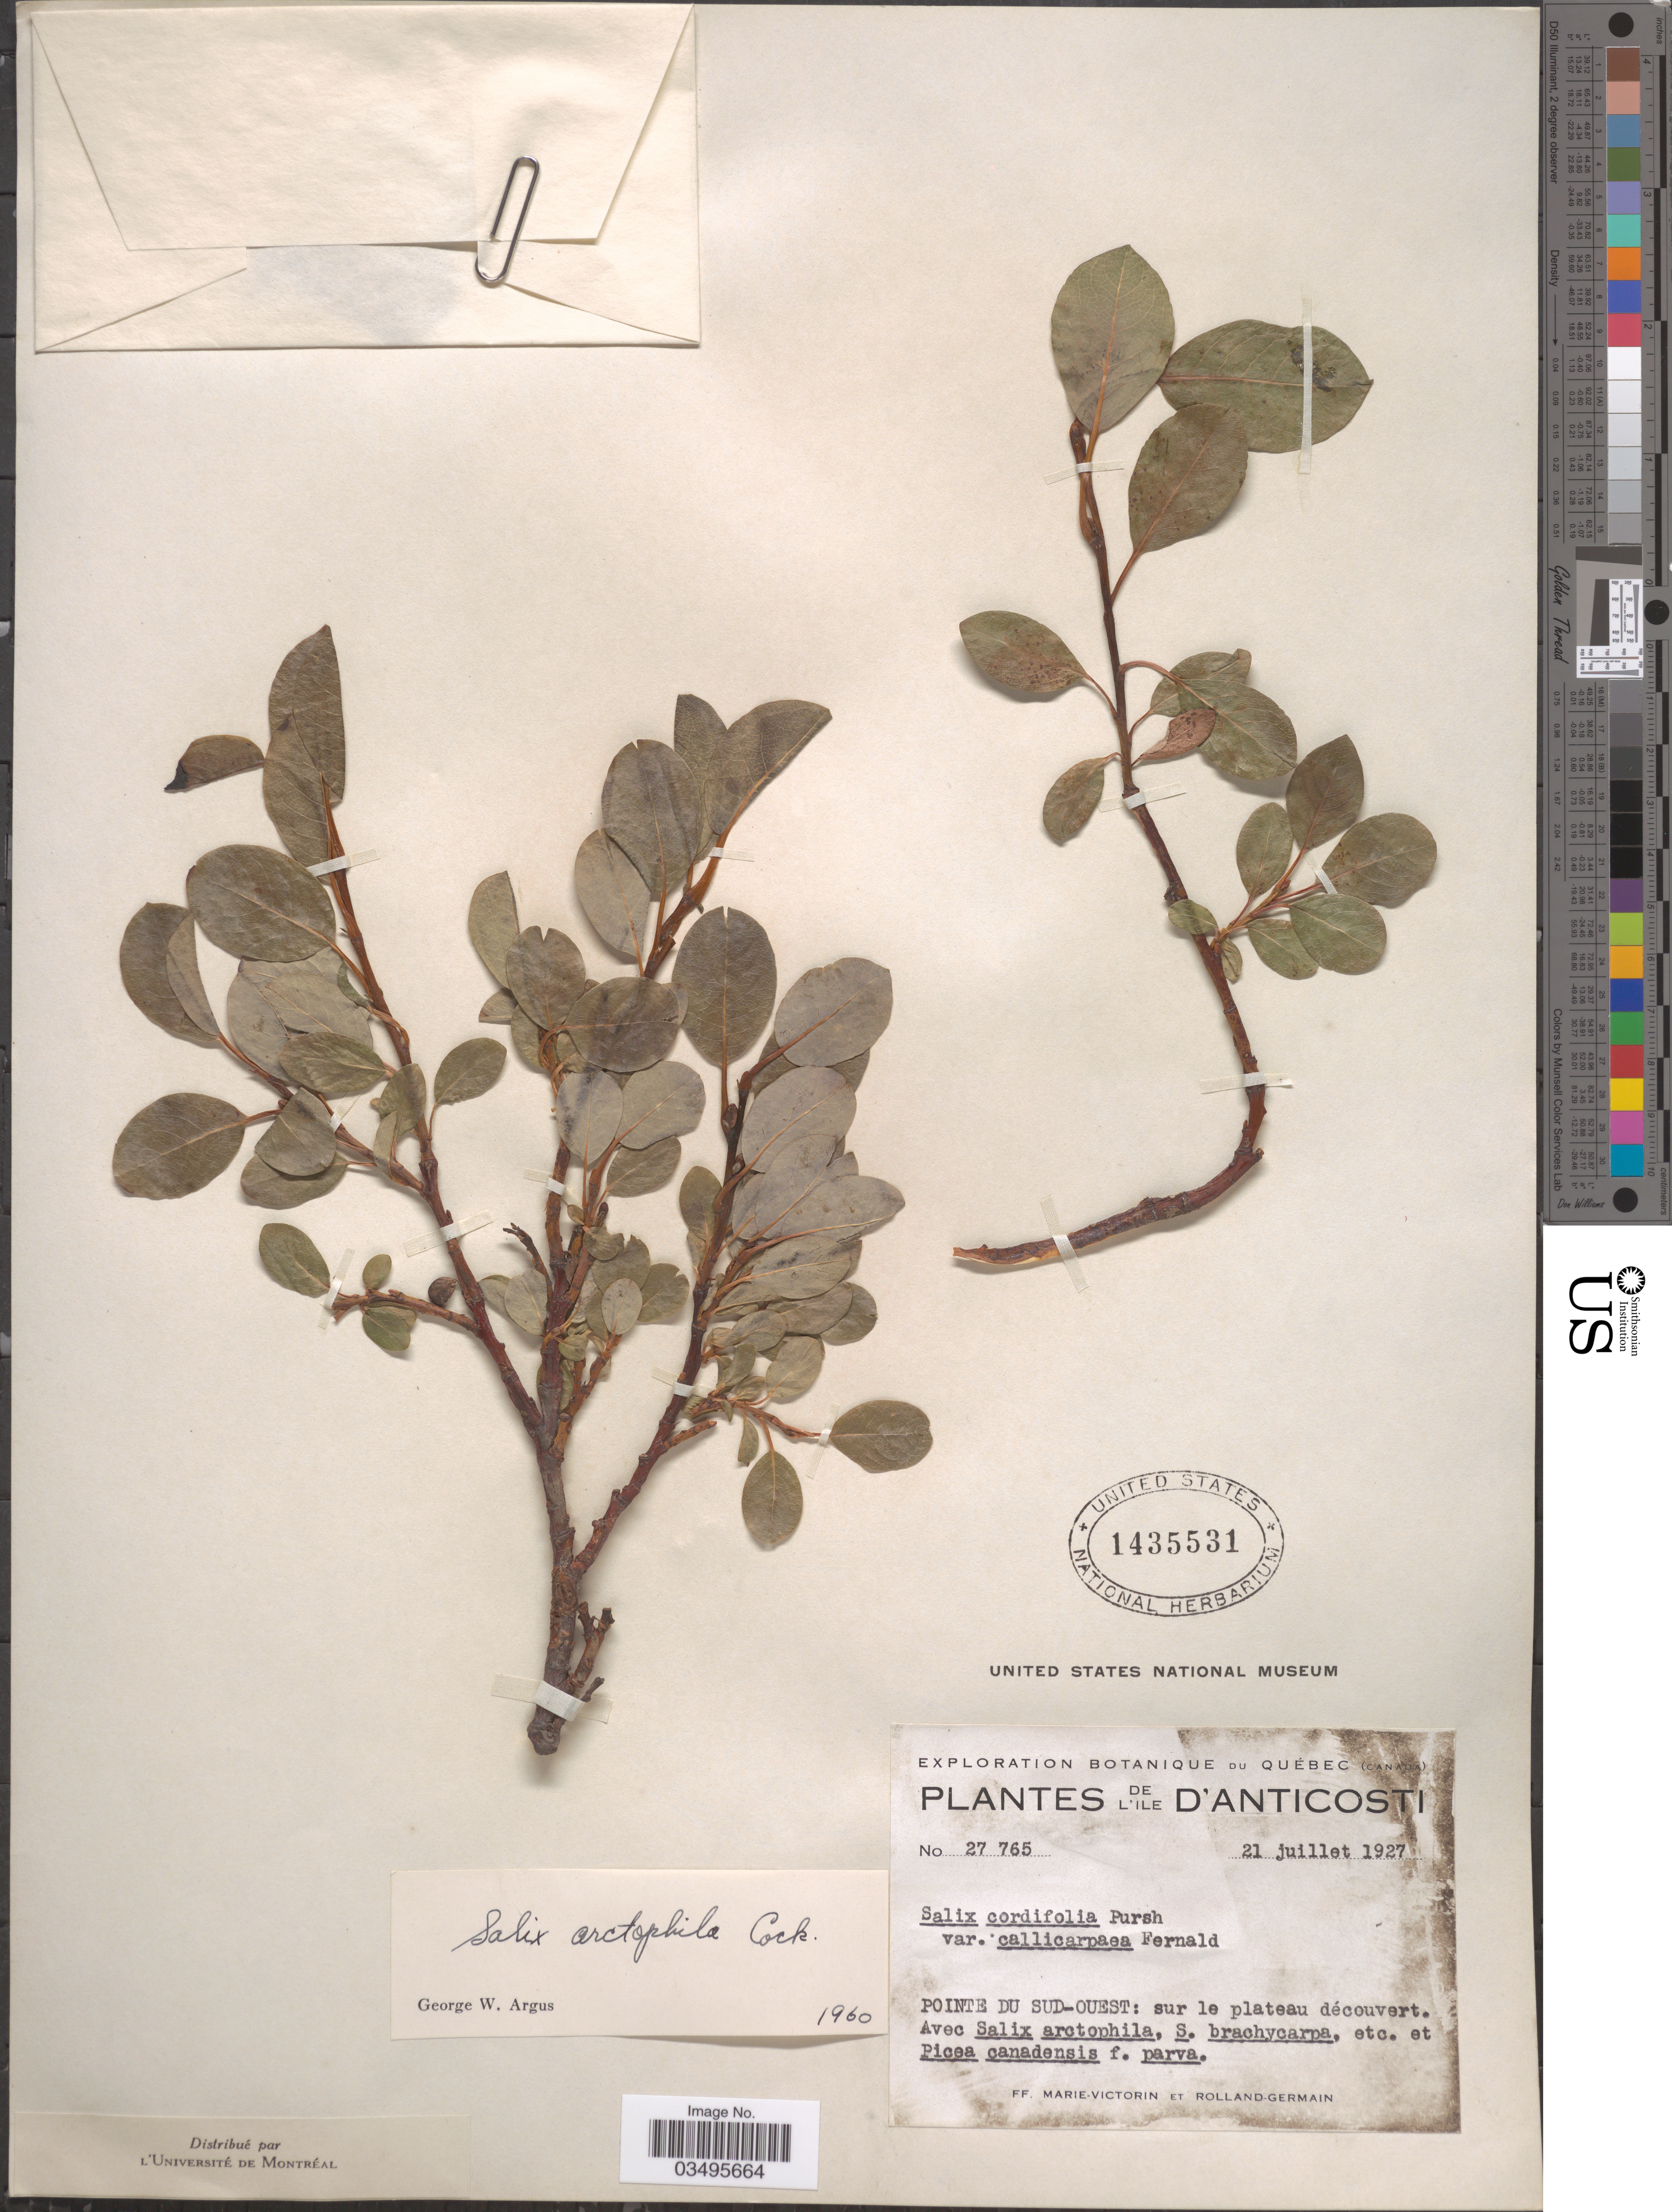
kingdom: Plantae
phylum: Tracheophyta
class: Magnoliopsida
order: Malpighiales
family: Salicaceae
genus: Salix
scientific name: Salix arctophila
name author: Cockerell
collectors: F. Marie-Victorin & Rolland-Germain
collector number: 27765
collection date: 1927-07-21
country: Canada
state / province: Quebec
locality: De l'ile D'Anticosti. Pointe du sud-ouest: sur le plateau découvert.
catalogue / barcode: US 1435531